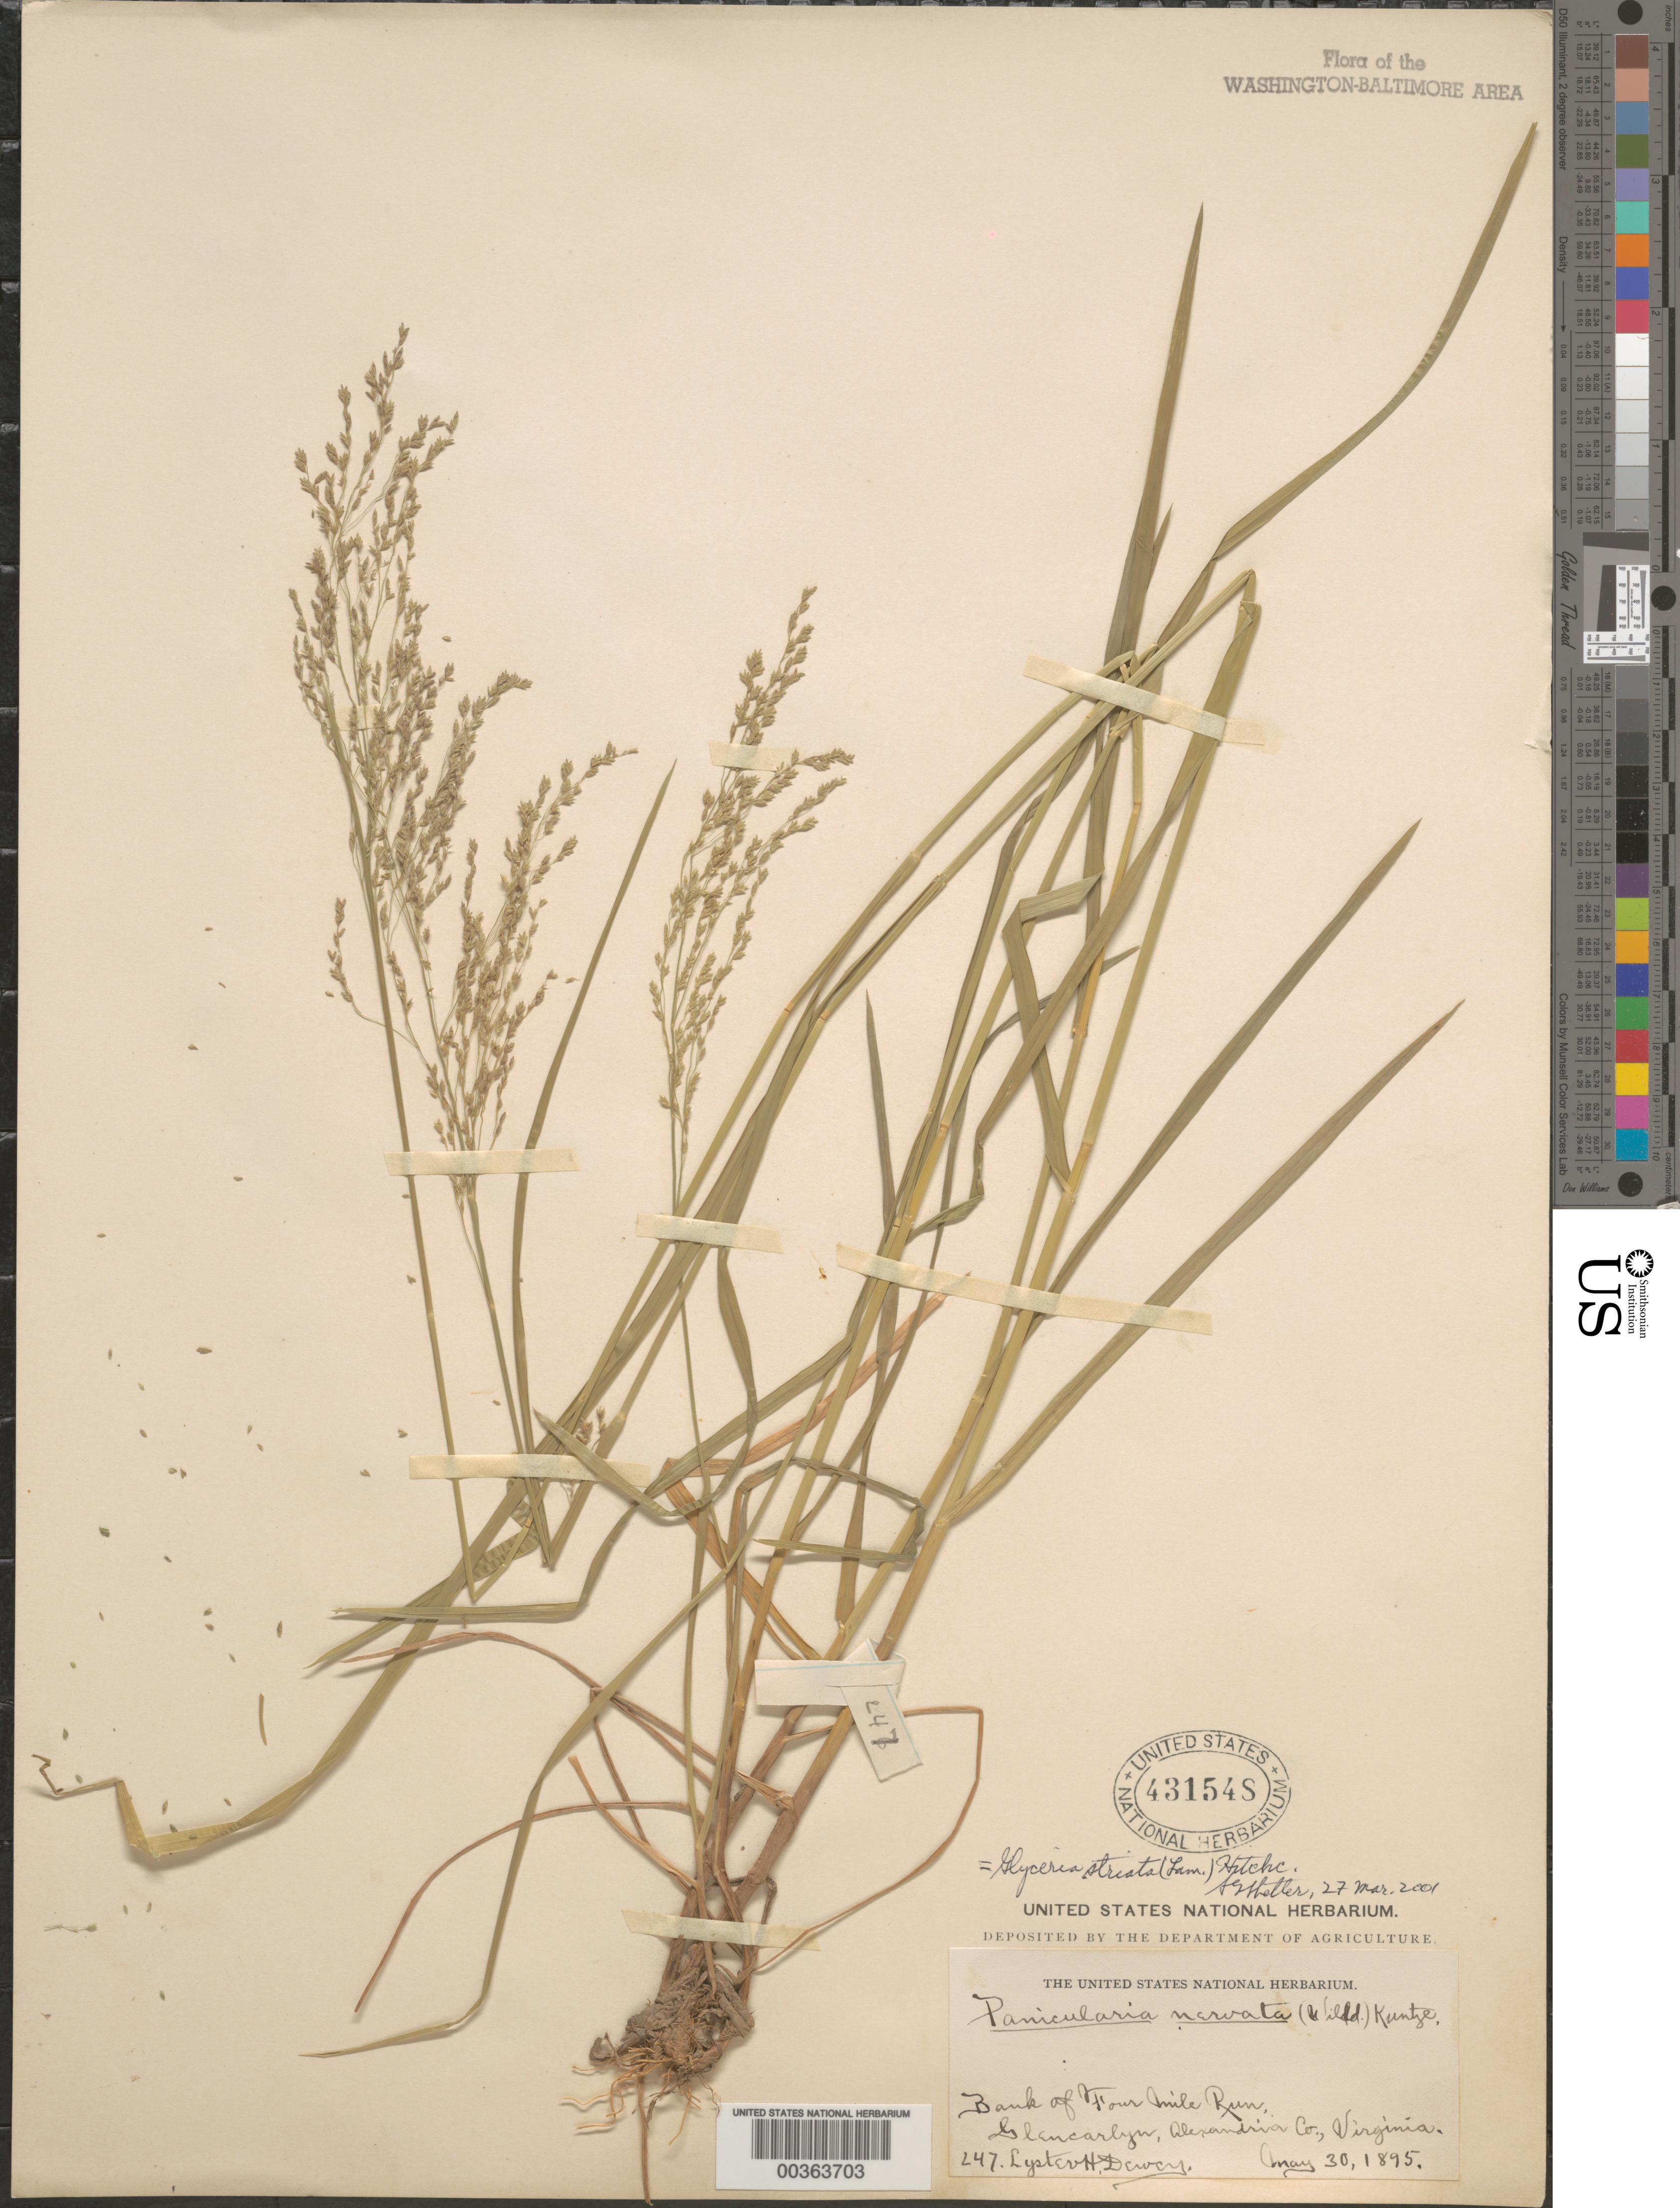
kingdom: Plantae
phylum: Tracheophyta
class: Liliopsida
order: Poales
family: Poaceae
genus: Glyceria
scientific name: Glyceria striata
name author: (Lam.) Hitchc.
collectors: L. H. Dewey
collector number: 247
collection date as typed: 30 May 1895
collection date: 1895-05-30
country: United States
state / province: Virginia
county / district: Arlington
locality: Four Mile Run, Glencarlyn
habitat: Bank of run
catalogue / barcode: US 431548